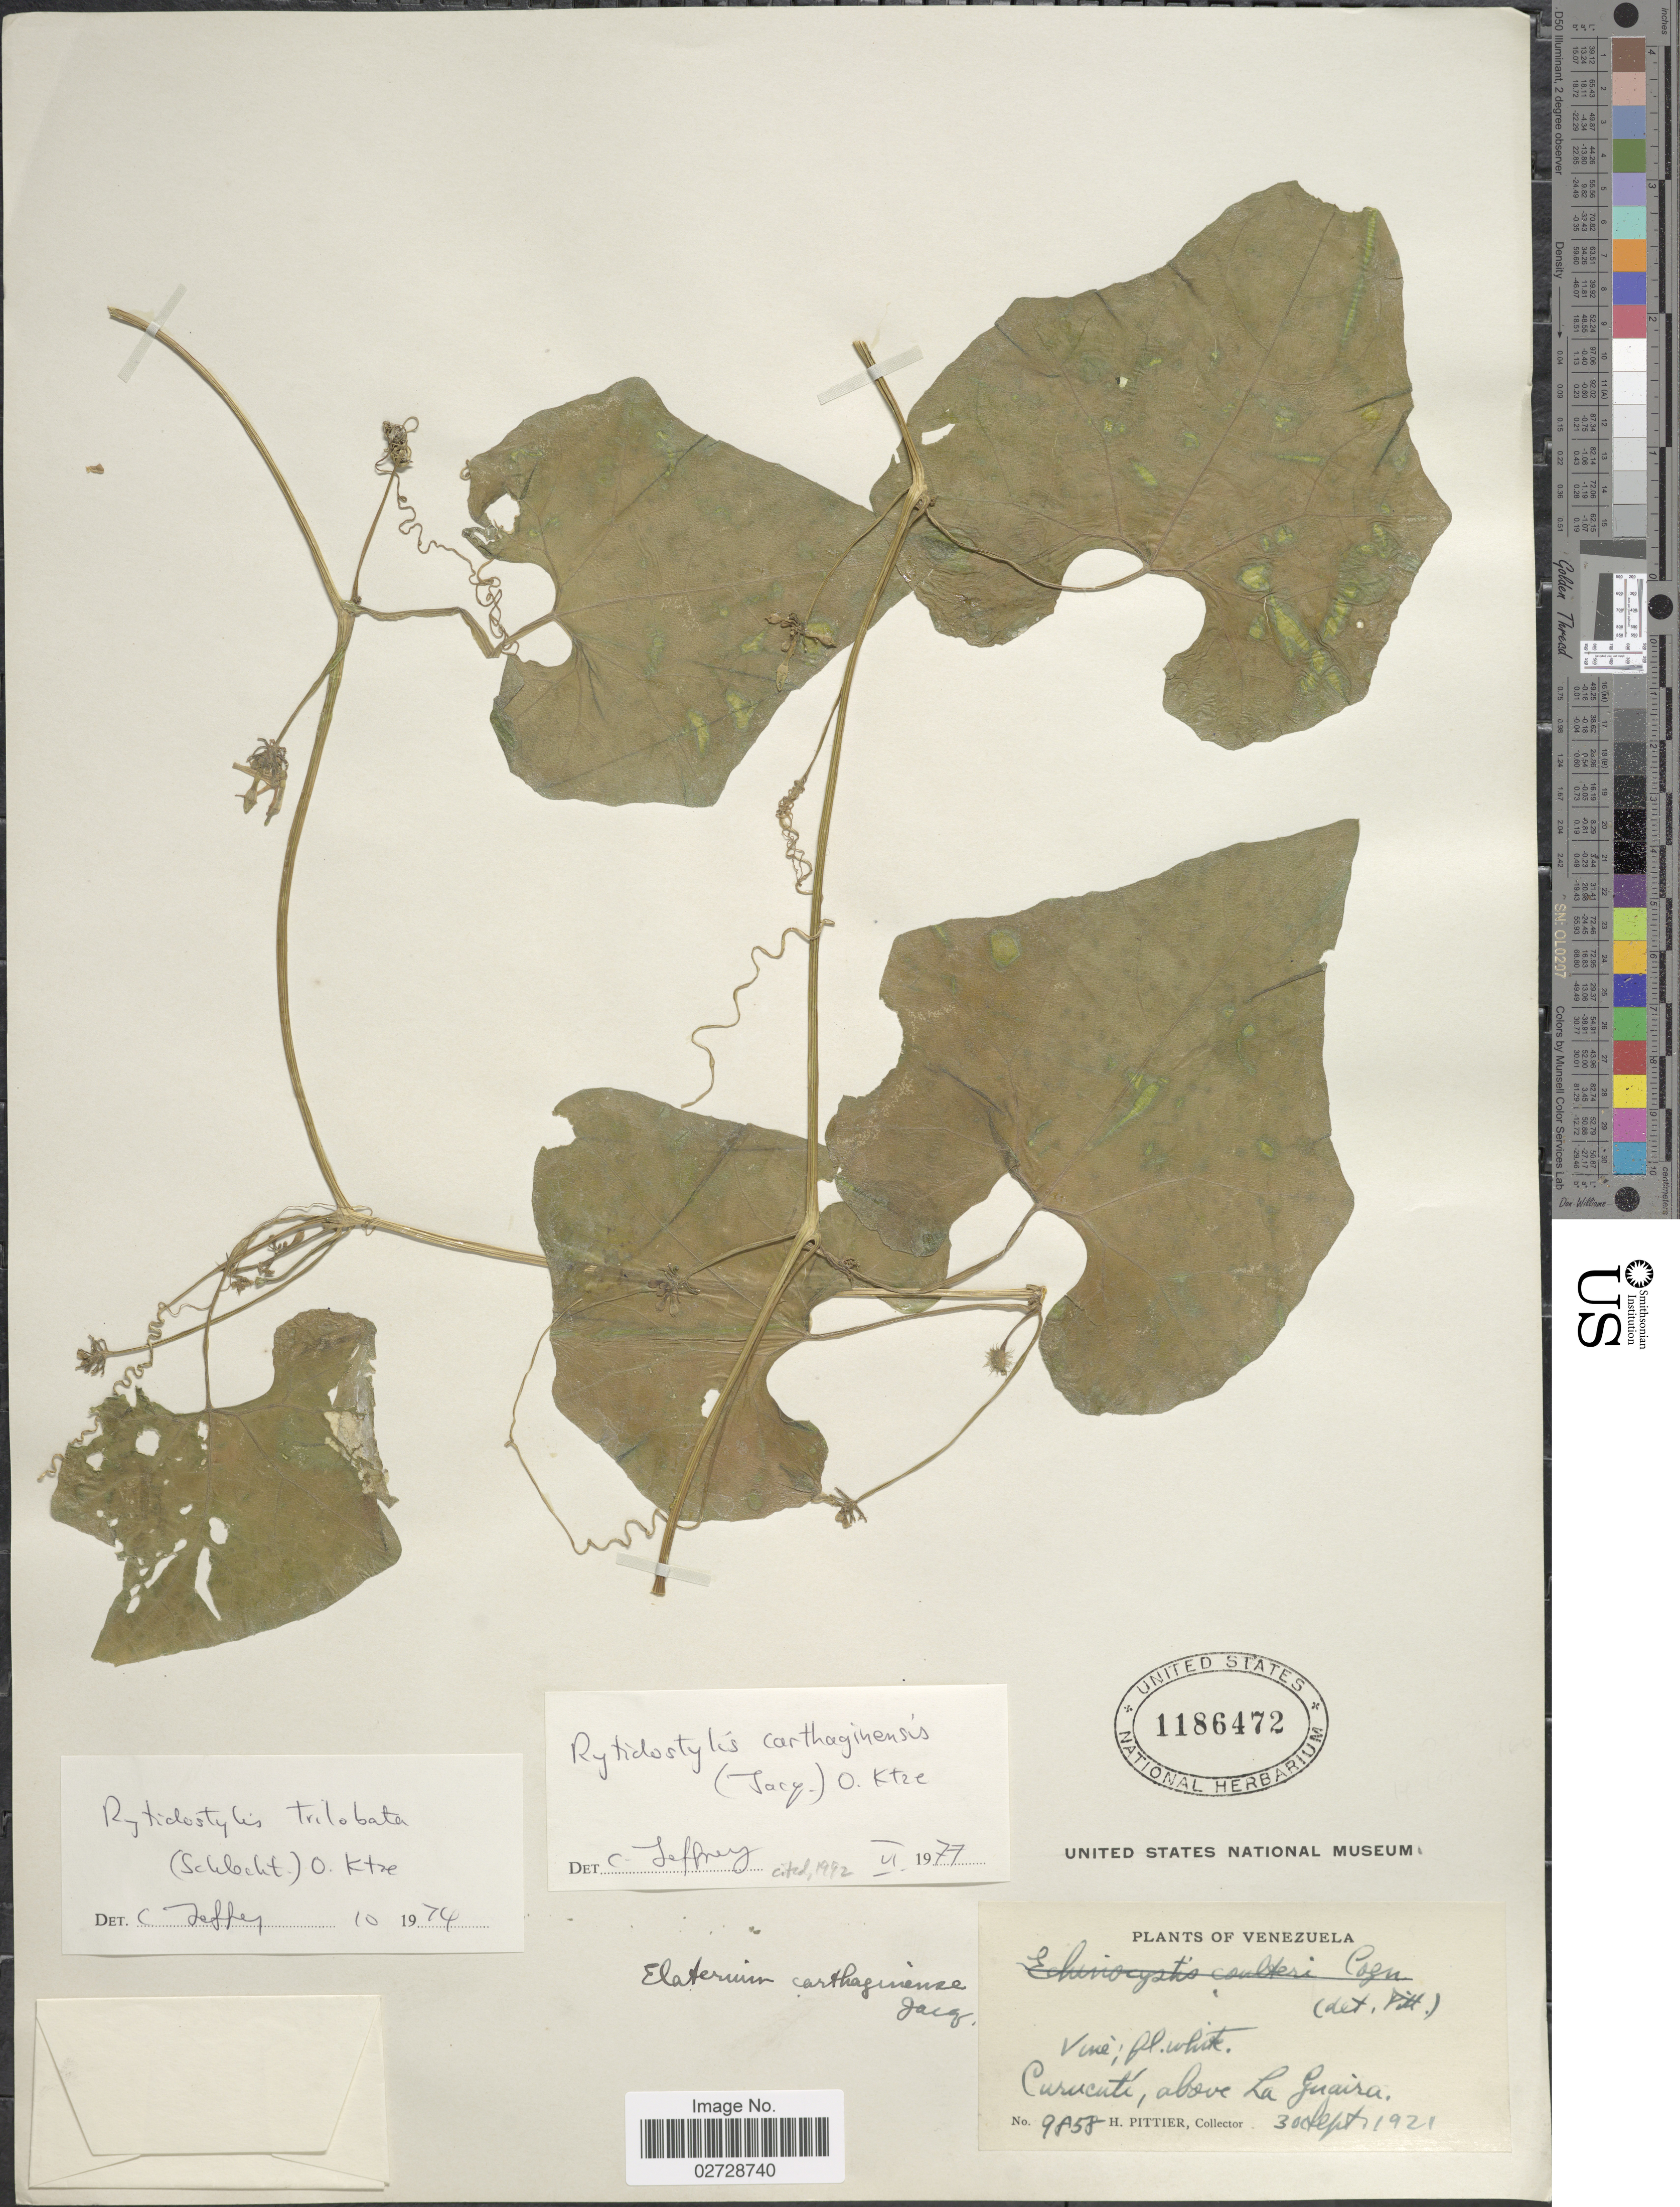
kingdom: Plantae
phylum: Tracheophyta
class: Magnoliopsida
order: Cucurbitales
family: Cucurbitaceae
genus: Cyclanthera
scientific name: Cyclanthera carthagenensis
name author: (Jacq.) H. Schaef. & S.S. Renner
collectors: H. F. Pittier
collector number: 9758*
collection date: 1921-09-30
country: Venezuela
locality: Curucutí, above a La Guaira.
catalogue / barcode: US 1186472